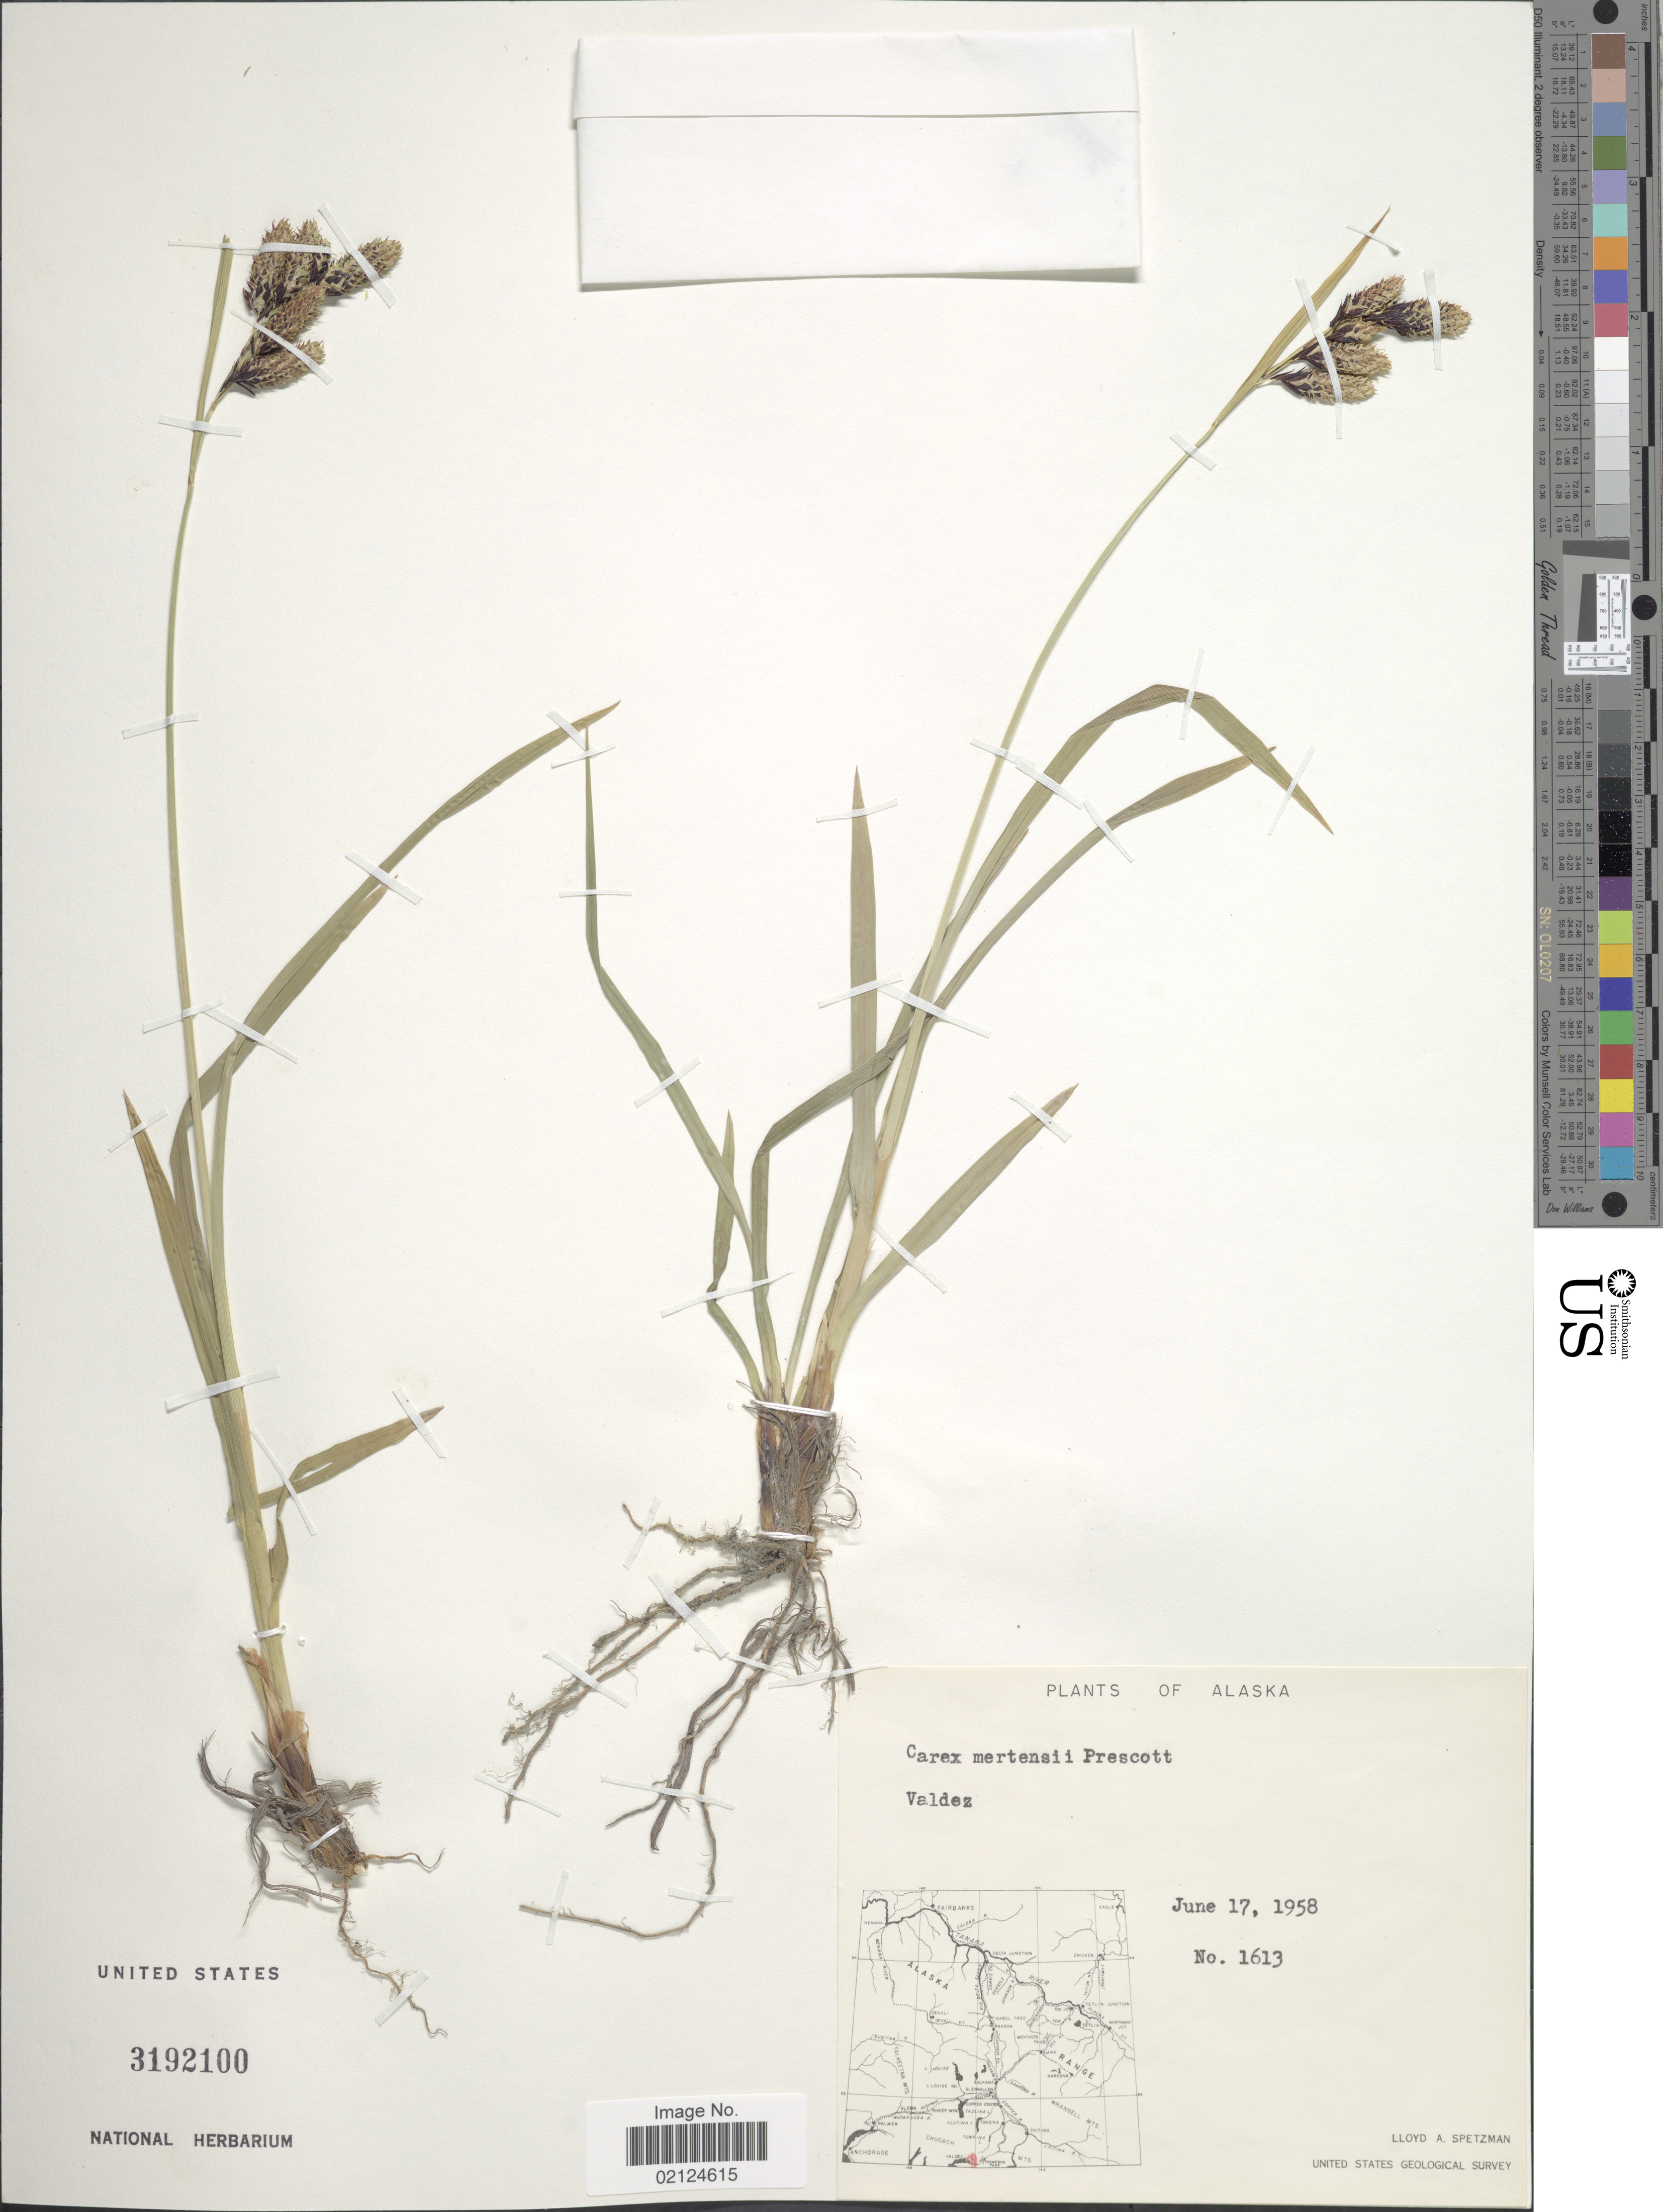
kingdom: Plantae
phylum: Tracheophyta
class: Liliopsida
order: Poales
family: Cyperaceae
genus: Carex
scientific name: Carex mertensii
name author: J.D. Prescott ex Bong.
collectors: L. Spetzman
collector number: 1613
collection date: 1958-06-17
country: United States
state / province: Alaska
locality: Valdez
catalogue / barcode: US 3192100